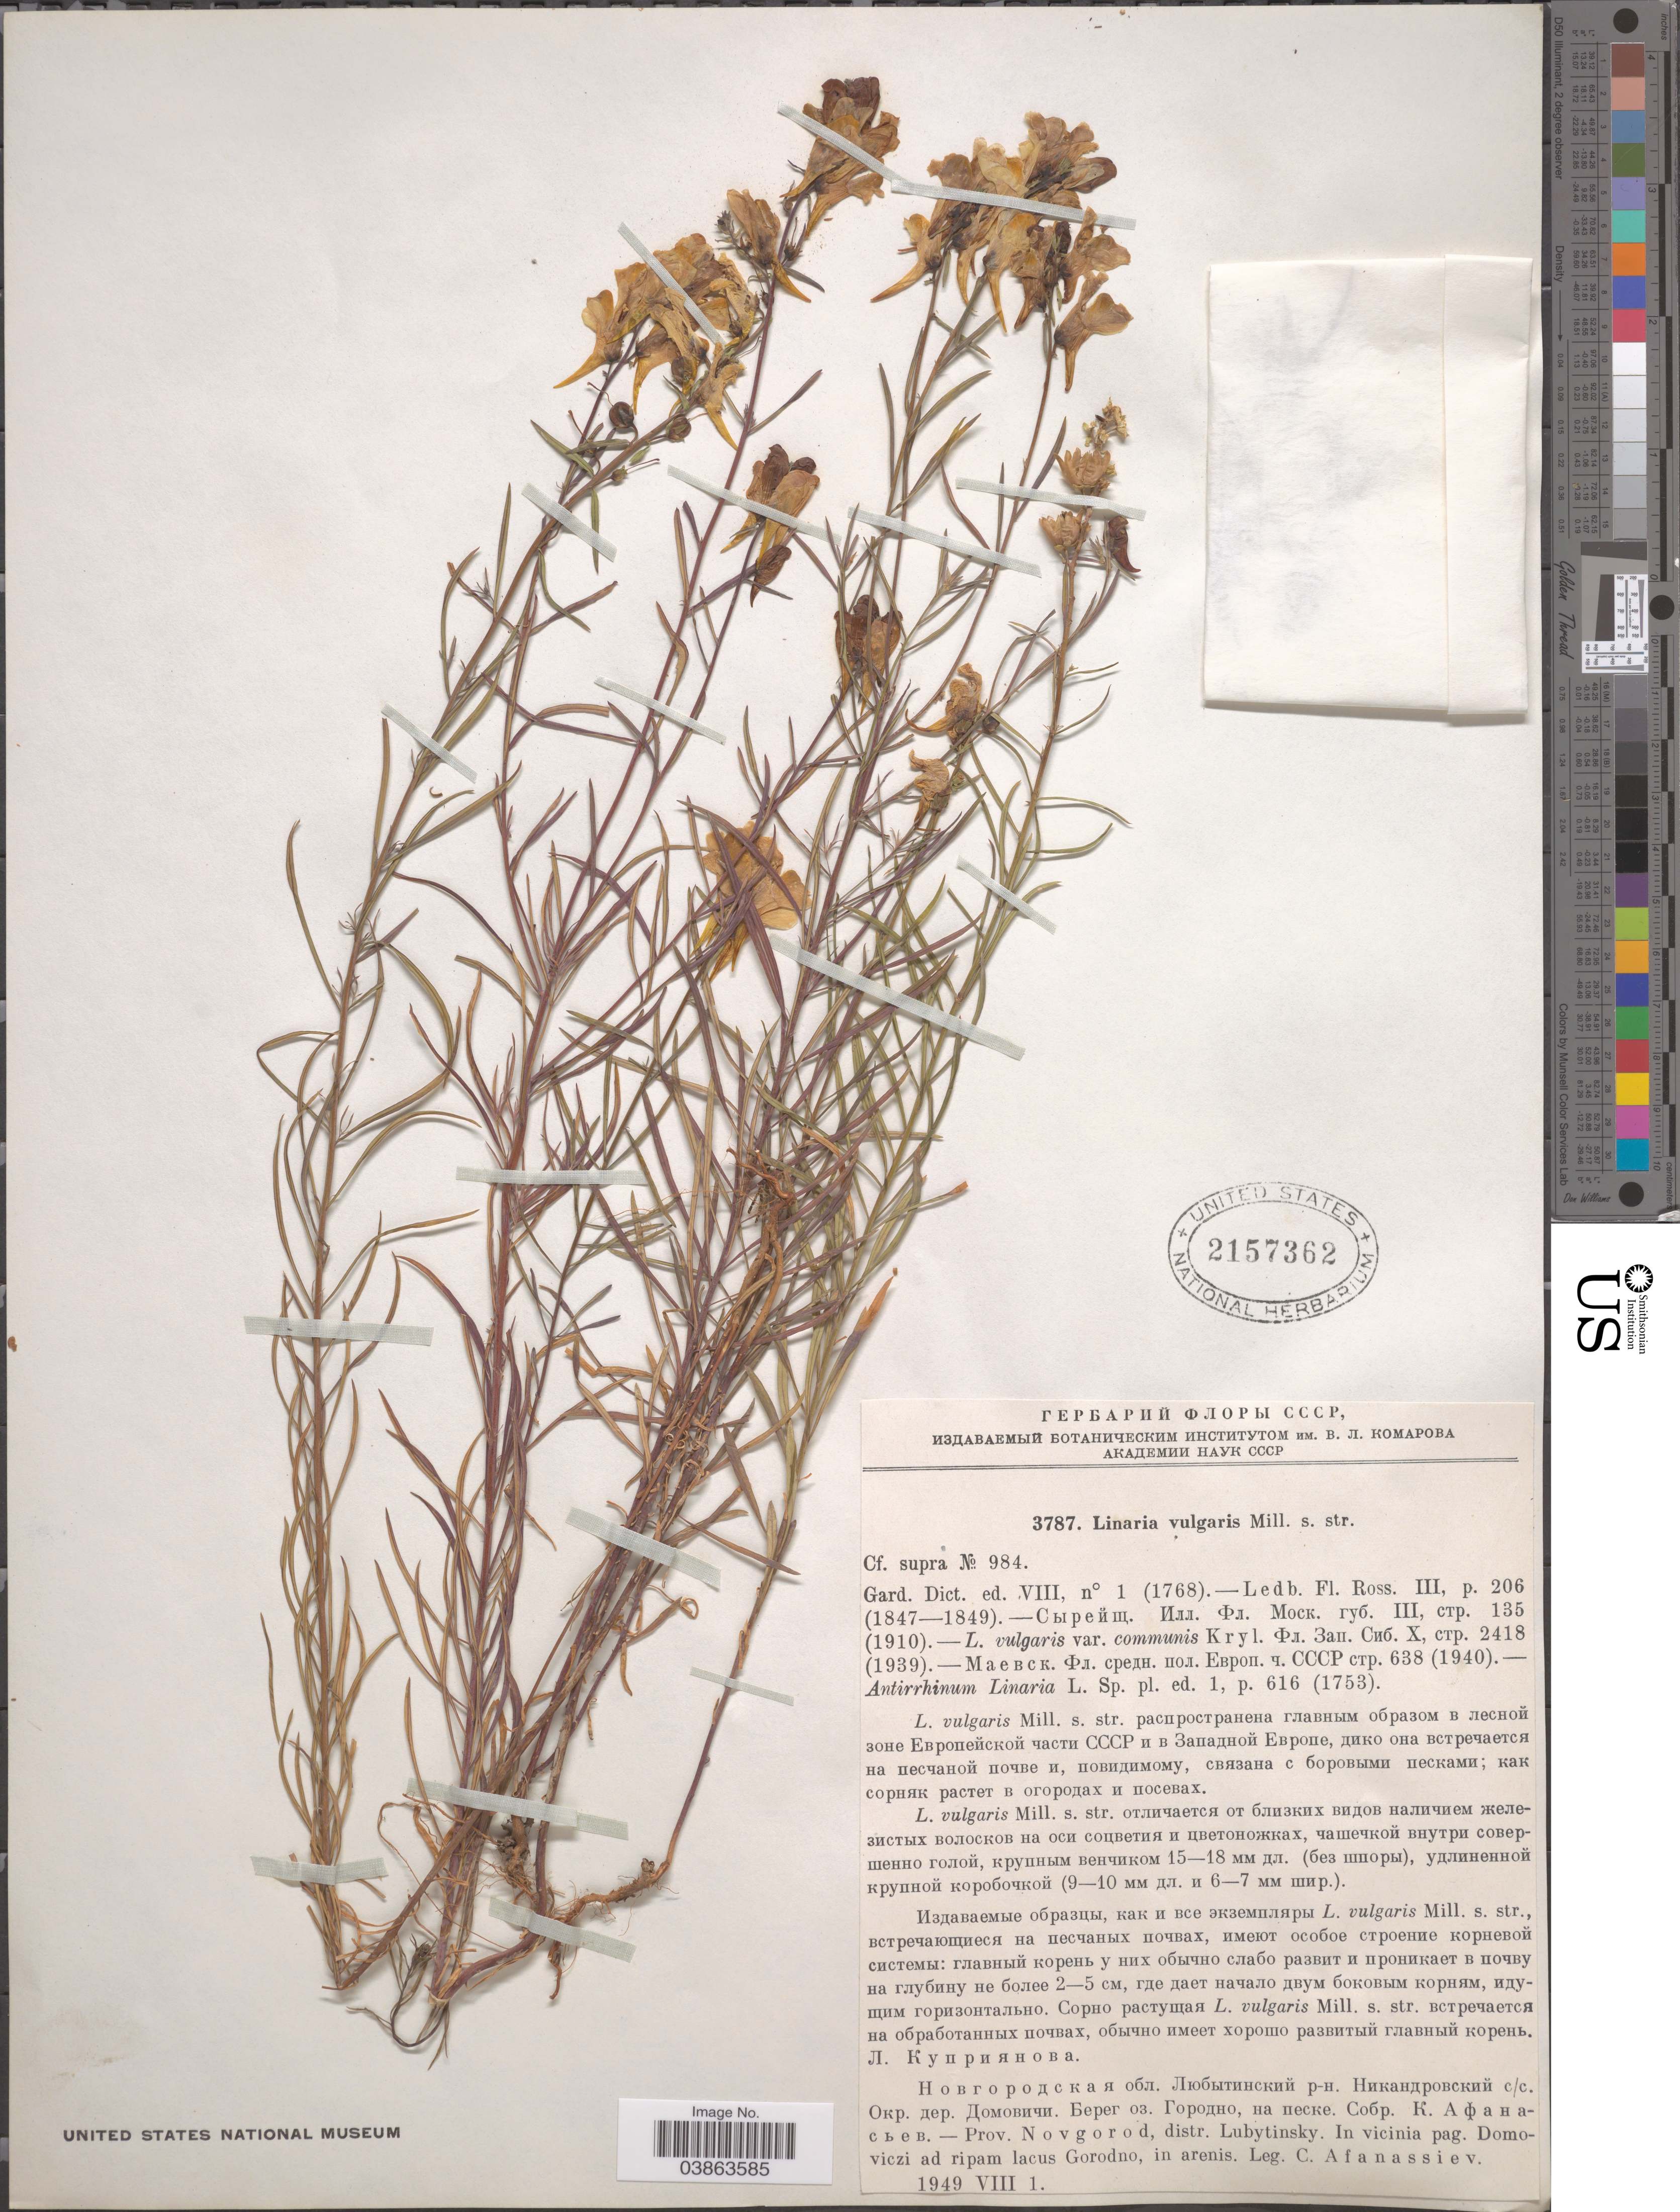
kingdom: Plantae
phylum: Tracheophyta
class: Magnoliopsida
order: Lamiales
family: Plantaginaceae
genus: Linaria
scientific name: Linaria vulgaris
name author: Mill.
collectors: C. S. Afanassiev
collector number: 3787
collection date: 1949-08-01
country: Russian Federation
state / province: Novgorod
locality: Distr. Lubytinsky. In vicinia pag. Domoviczi ad ripam lacus Gorodno, in arenis.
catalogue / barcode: US 2157362